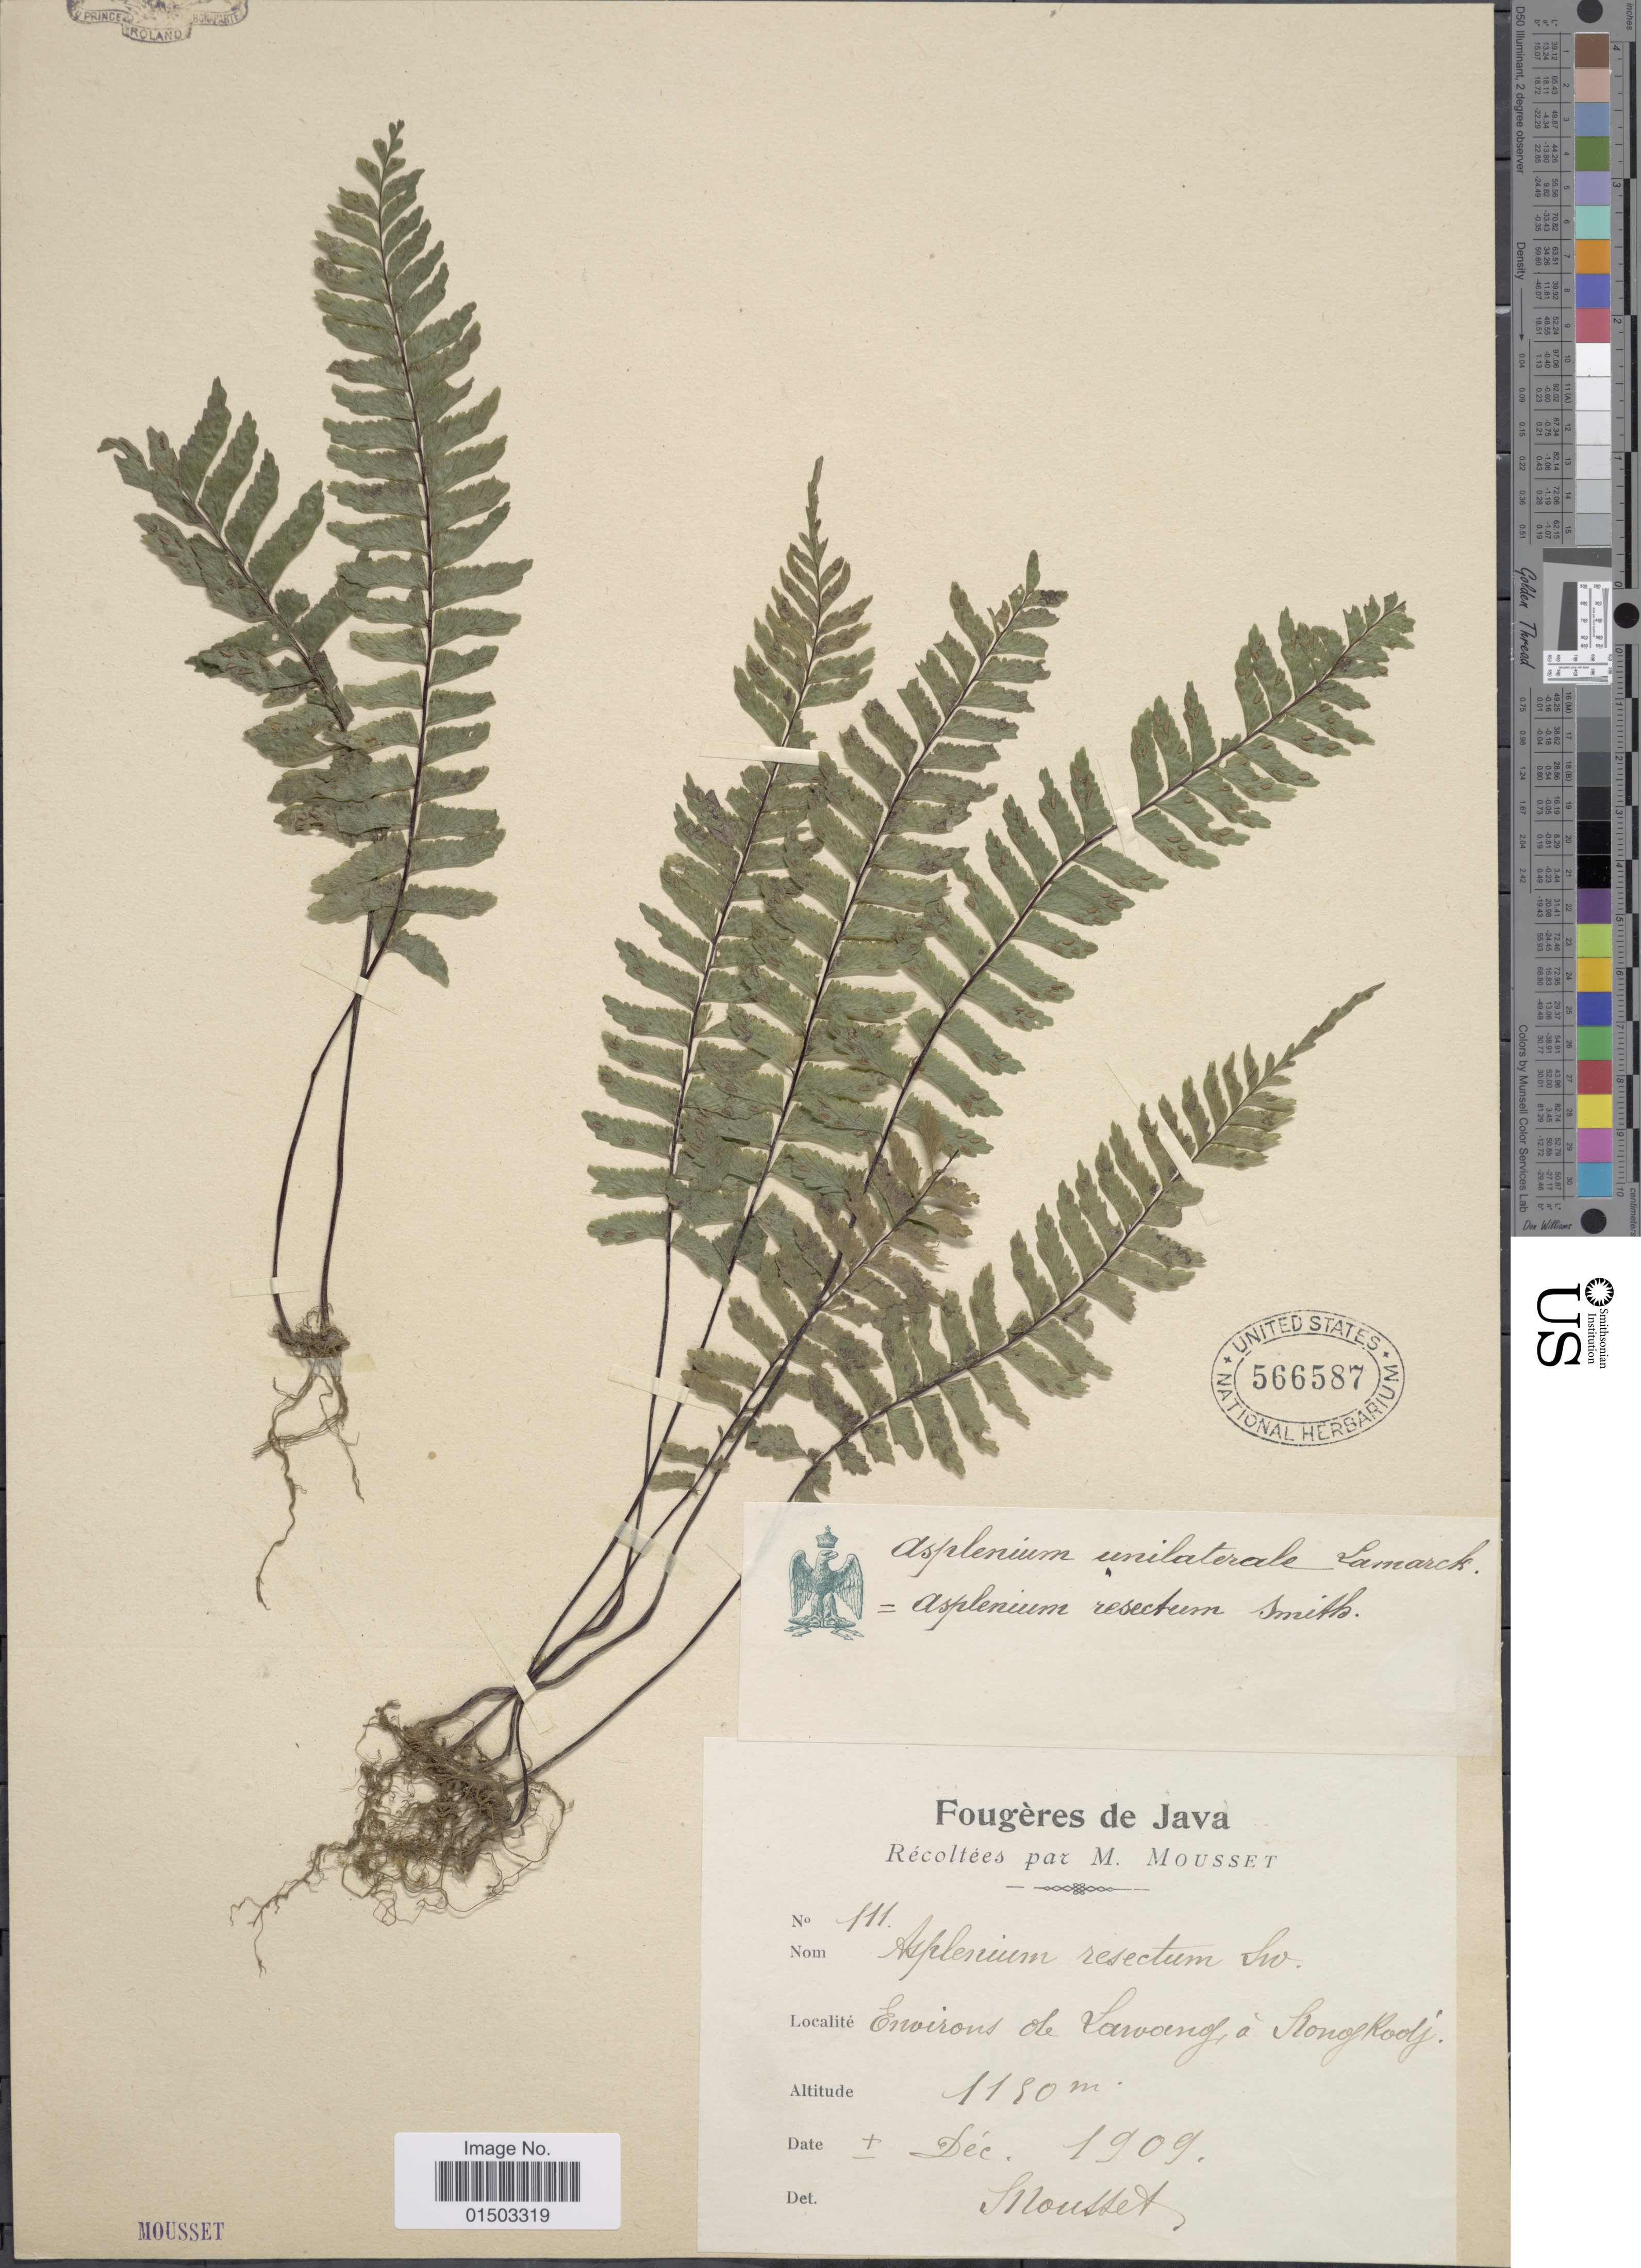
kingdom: Plantae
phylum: Tracheophyta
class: Polypodiopsida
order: Polypodiales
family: Aspleniaceae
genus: Hymenasplenium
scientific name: Hymenasplenium unilaterale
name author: (Lam.) Hayata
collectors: Mousset, --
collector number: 111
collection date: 1909-12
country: Indonesia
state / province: Java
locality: Environs de Lawang, a Nong Kodj.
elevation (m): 1150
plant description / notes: Corrected "Environs de Lawoeng a Kongekodj." to Environs de Lawang, a Nong Kodj.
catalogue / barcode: US 566587